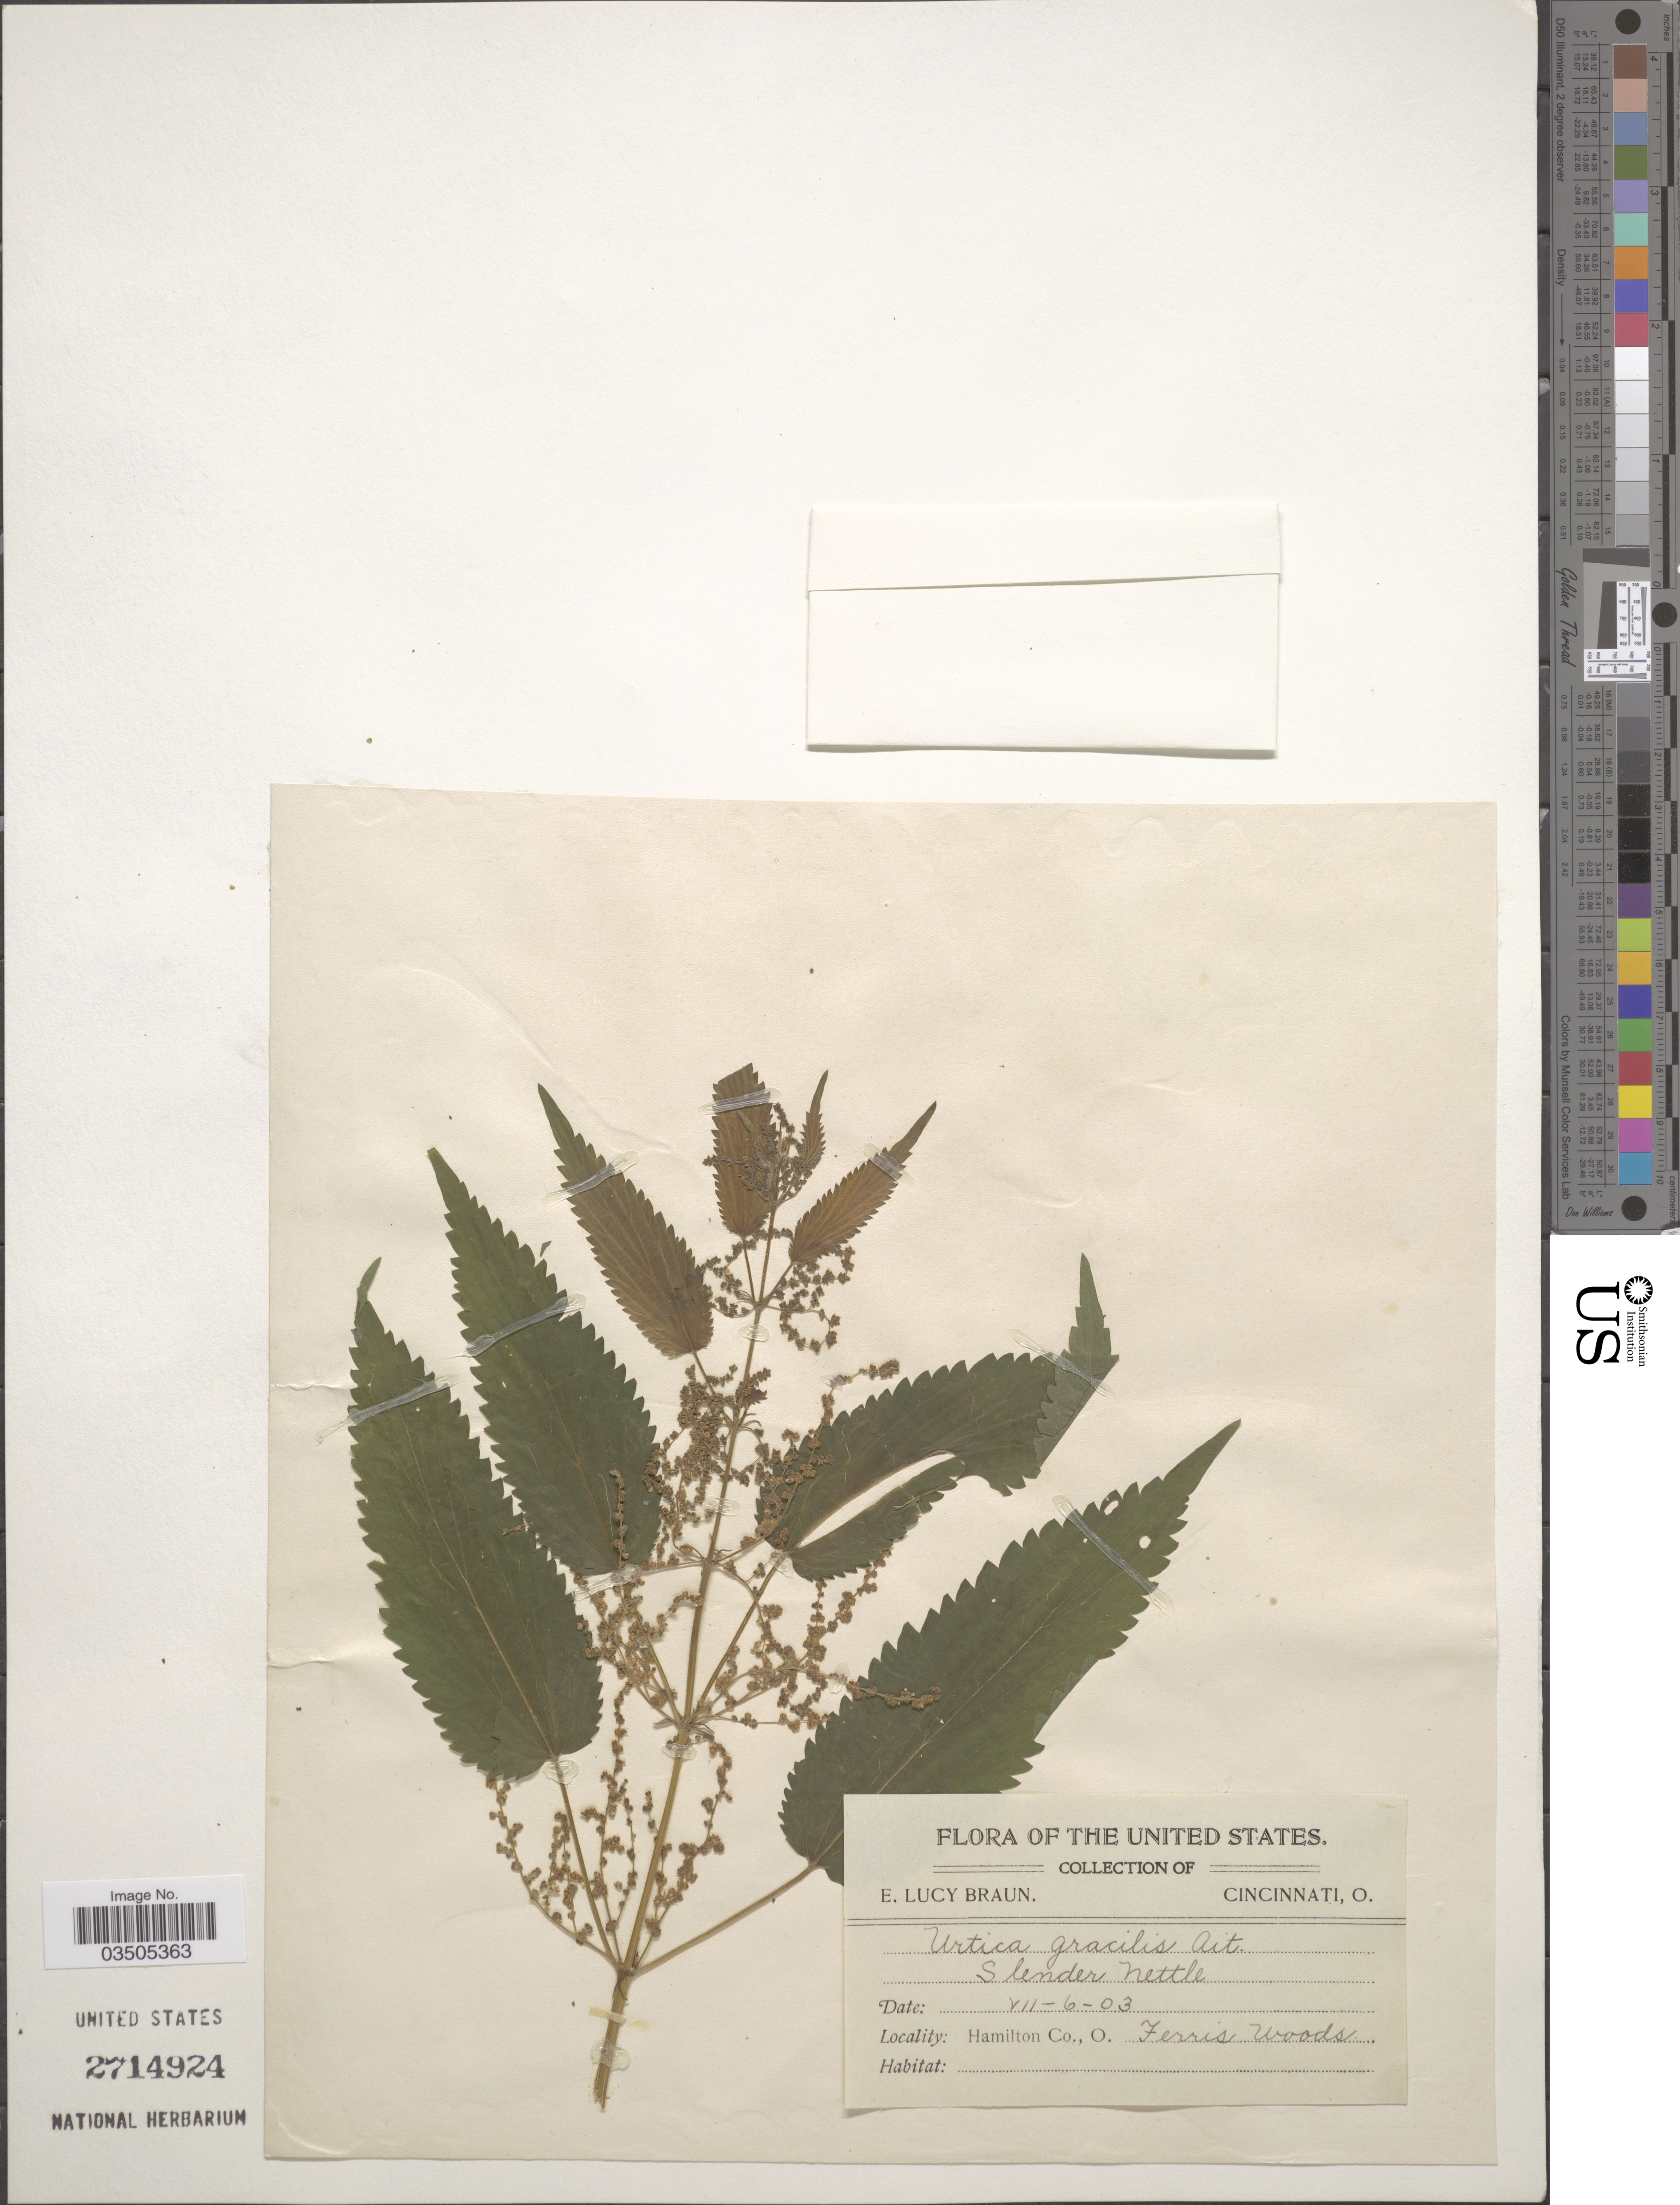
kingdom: Plantae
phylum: Tracheophyta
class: Magnoliopsida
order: Rosales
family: Urticaceae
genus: Urtica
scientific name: Urtica dioica subsp. gracilis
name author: L.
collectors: E. L. Braun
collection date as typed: Transcribed d/m/y: 6/7/3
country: United States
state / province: Ohio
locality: Hamilton Co. Ferris Woods.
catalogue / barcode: US 2714924